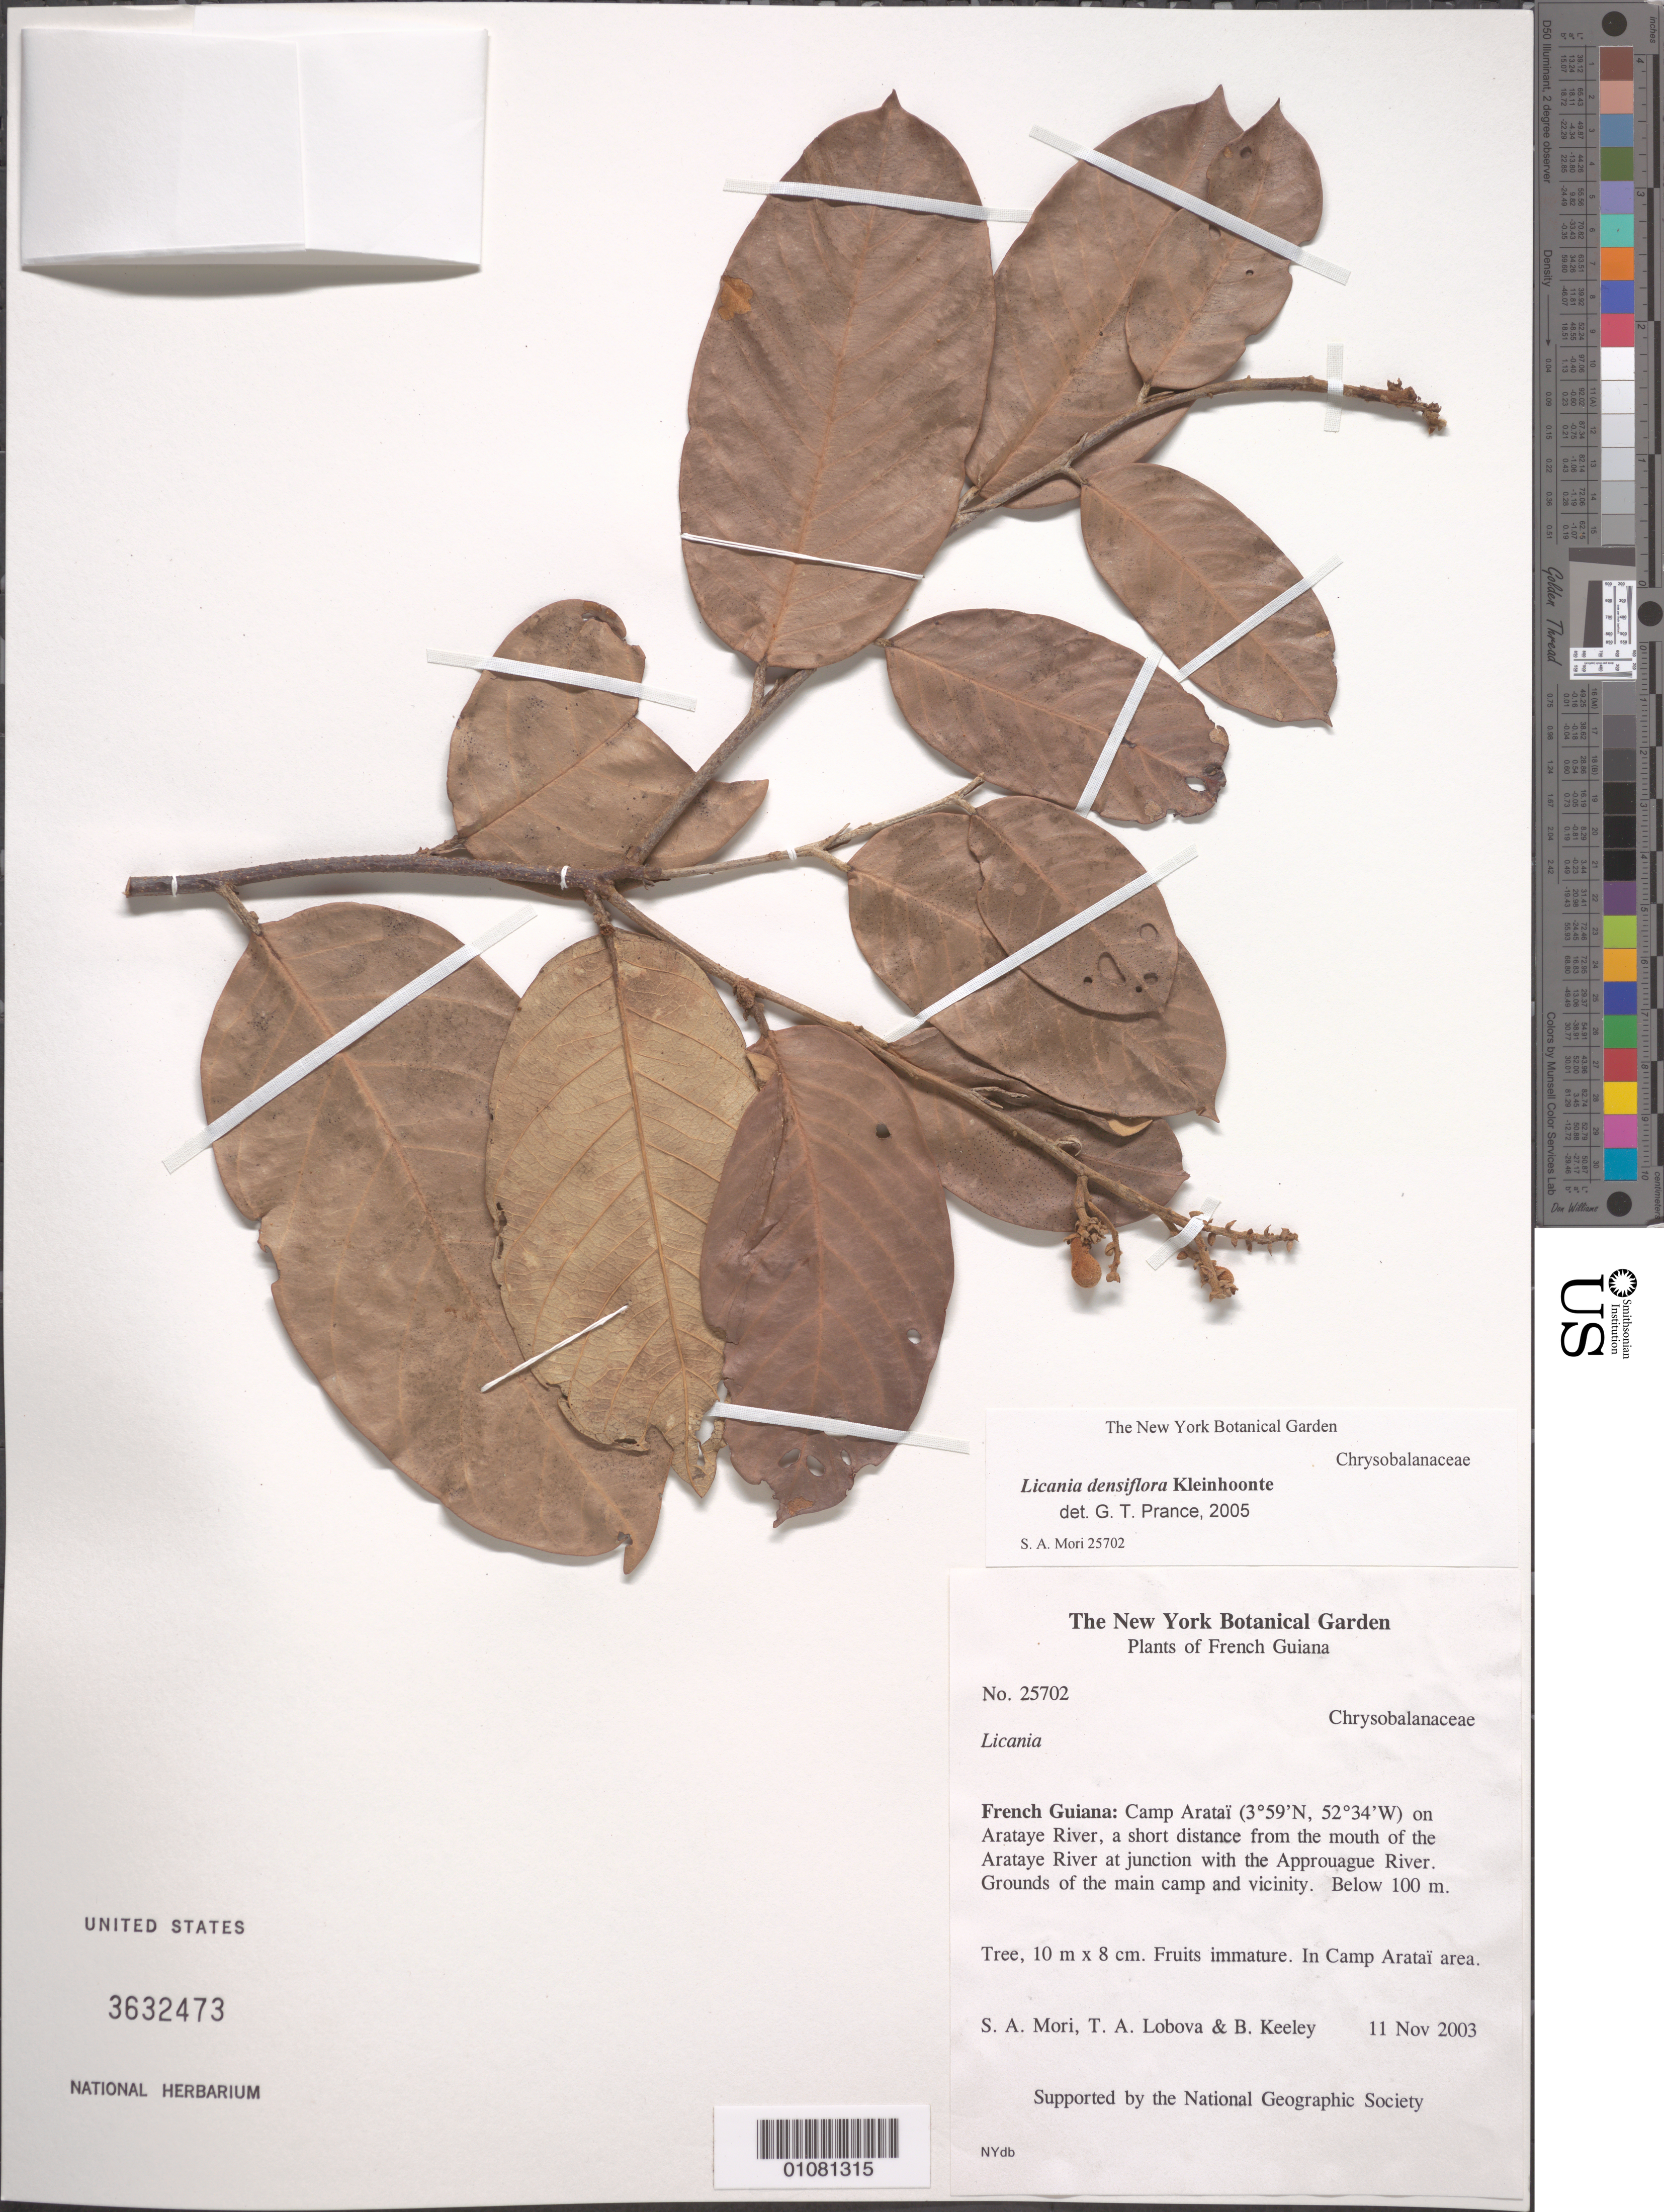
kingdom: Plantae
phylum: Tracheophyta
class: Magnoliopsida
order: Malpighiales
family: Chrysobalanaceae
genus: Licania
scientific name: Licania densiflora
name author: Kleinh.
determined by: Prance, G. T.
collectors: S. Mori, T. Lobova & B. W. Keeley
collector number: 25702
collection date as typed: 11-Nov-03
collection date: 2003-11-11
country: French Guiana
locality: Camp Arataï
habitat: Grounds of the main camp and vic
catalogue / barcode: US 3632473